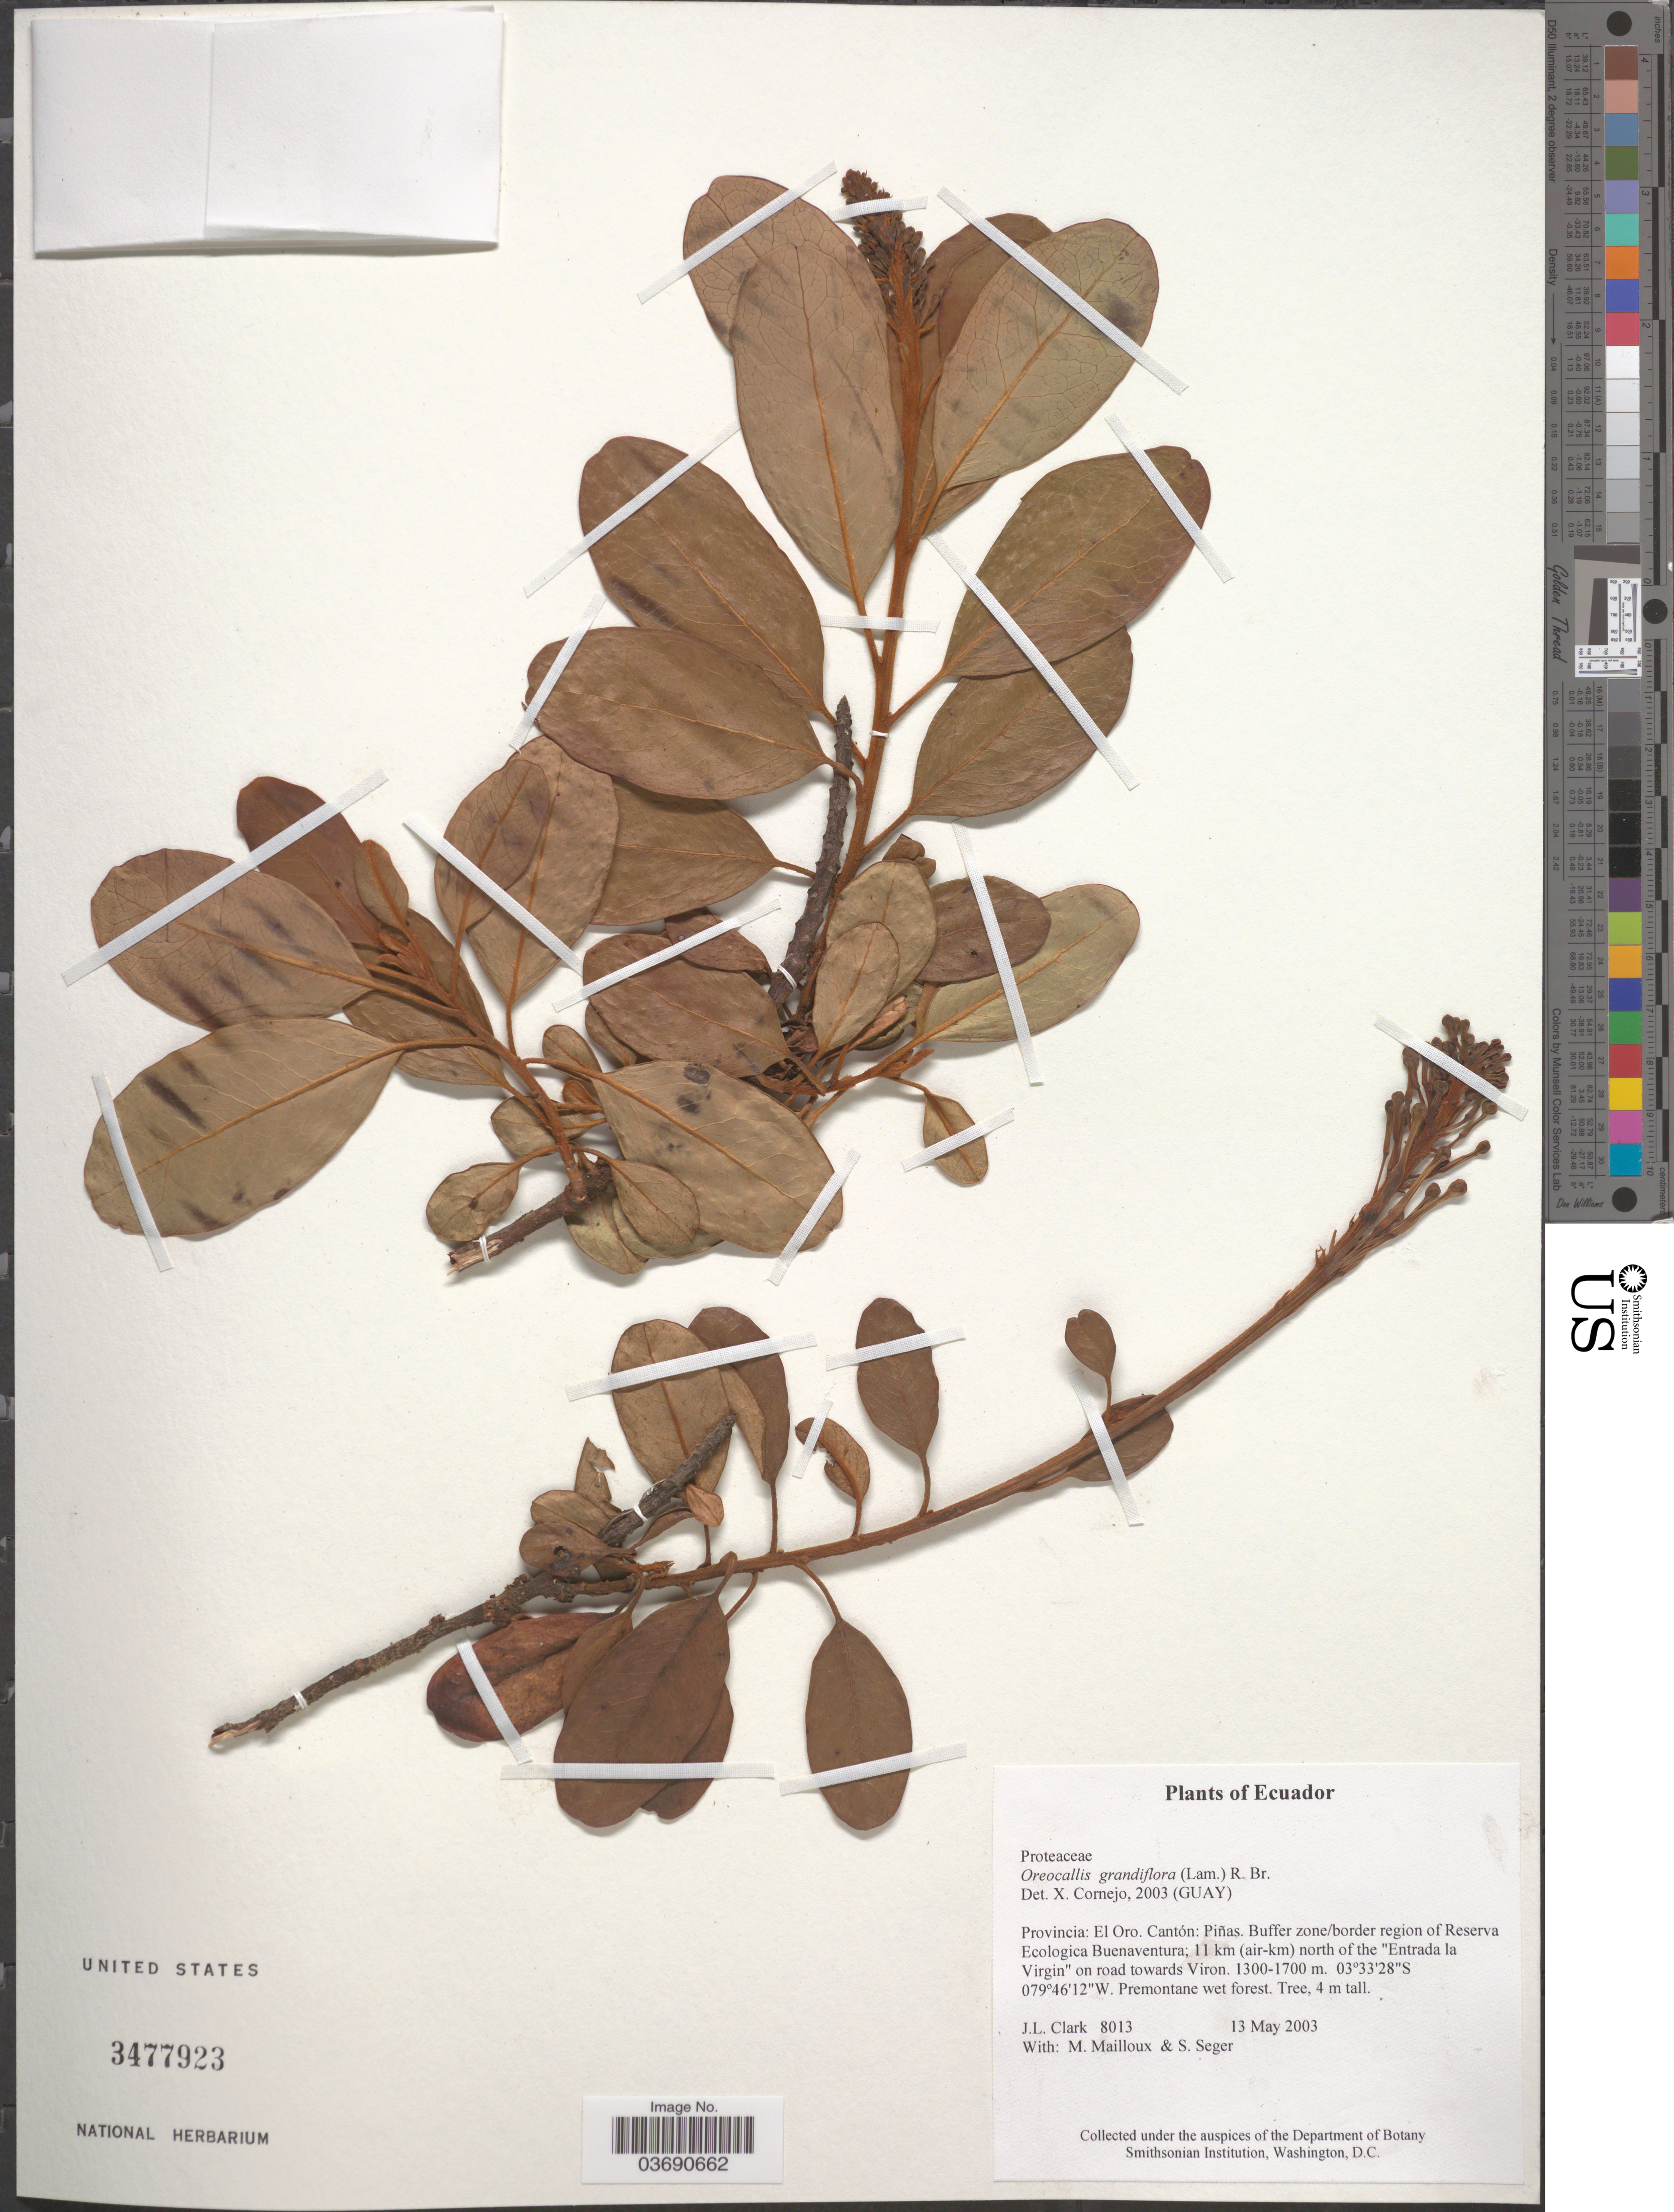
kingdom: Plantae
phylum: Tracheophyta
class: Magnoliopsida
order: Proteales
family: Proteaceae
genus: Oreocallis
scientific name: Oreocallis grandiflora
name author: (Lam.) R. Br.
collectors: J. L. Clark, M. Mailloux & S. Seger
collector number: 8013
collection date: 2003-05-13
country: Ecuador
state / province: El Oro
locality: Cantón: Piñas. Buffer zone/border region of Reserva Ecologica Buenaventura; 11 km (air-km) north of the "Entrada la Virgin" on road towards Viron.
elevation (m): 1300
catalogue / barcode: US 3477923